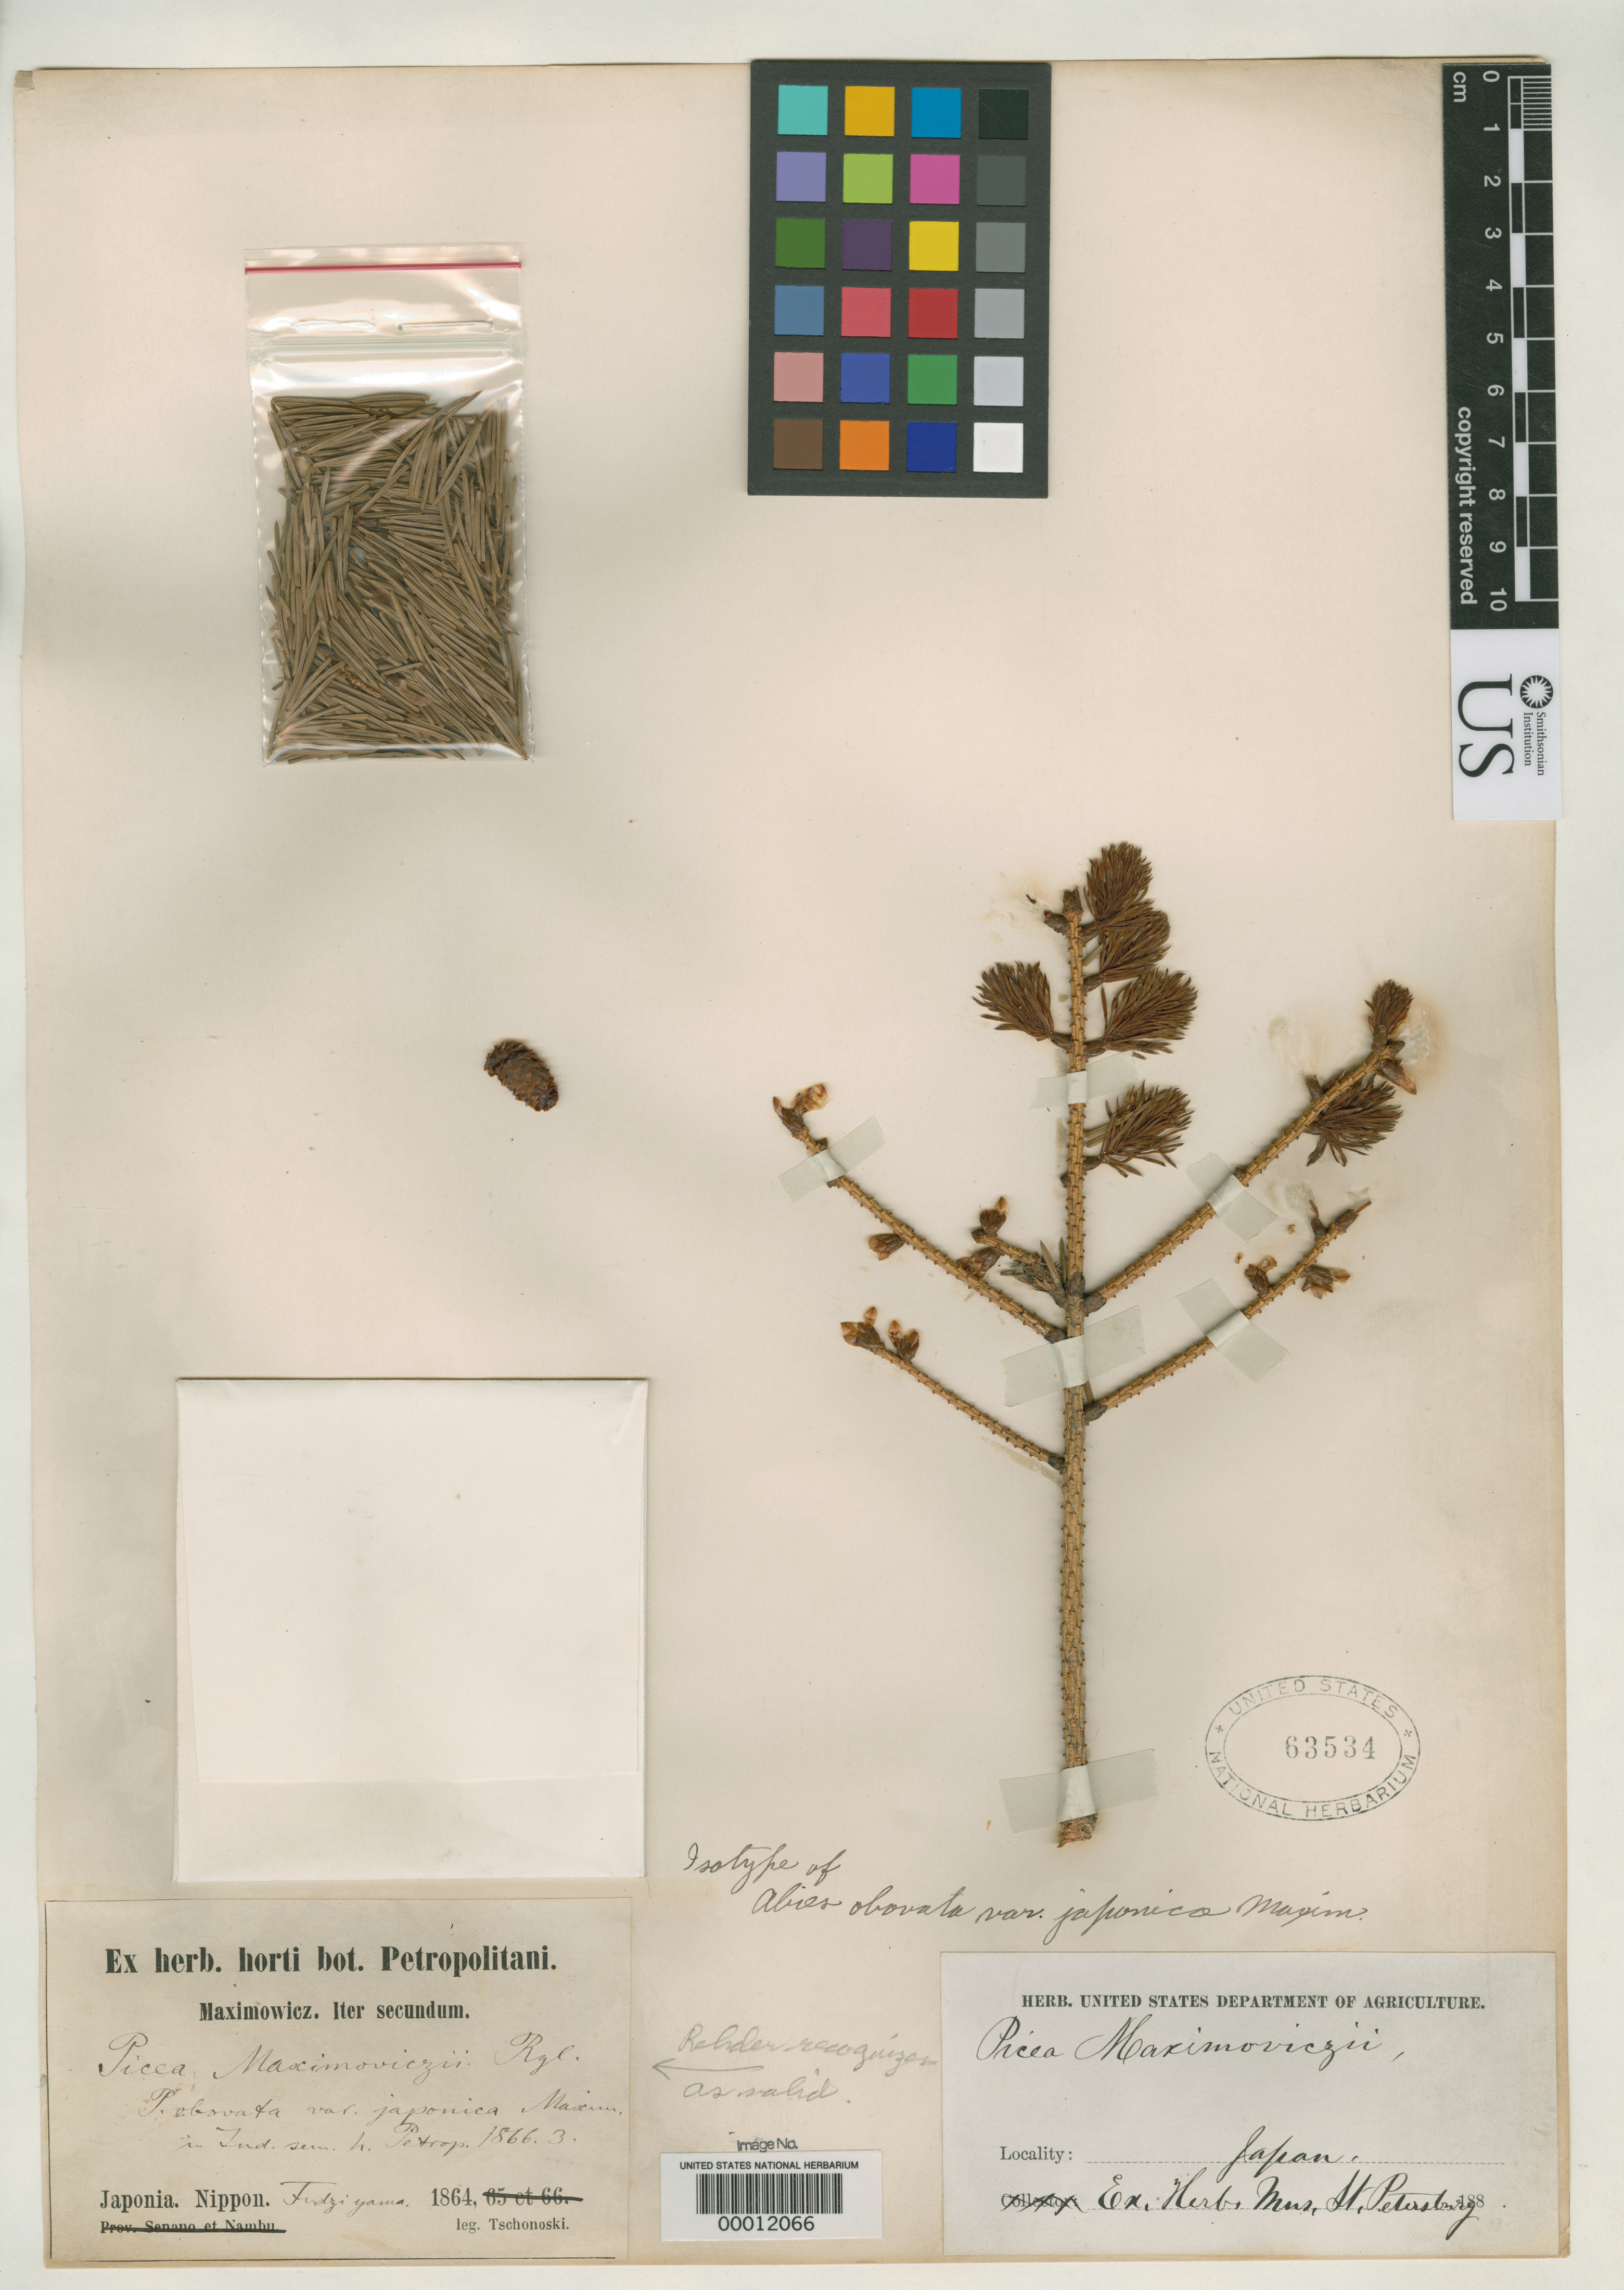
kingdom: Plantae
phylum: Tracheophyta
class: Pinopsida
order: Pinales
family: Pinaceae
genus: Abies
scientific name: Abies obovata var. japonica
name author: Maxim.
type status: Isotype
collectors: S. Tschonoski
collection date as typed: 1864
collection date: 1864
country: Japan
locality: Nippon.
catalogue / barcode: US 63534